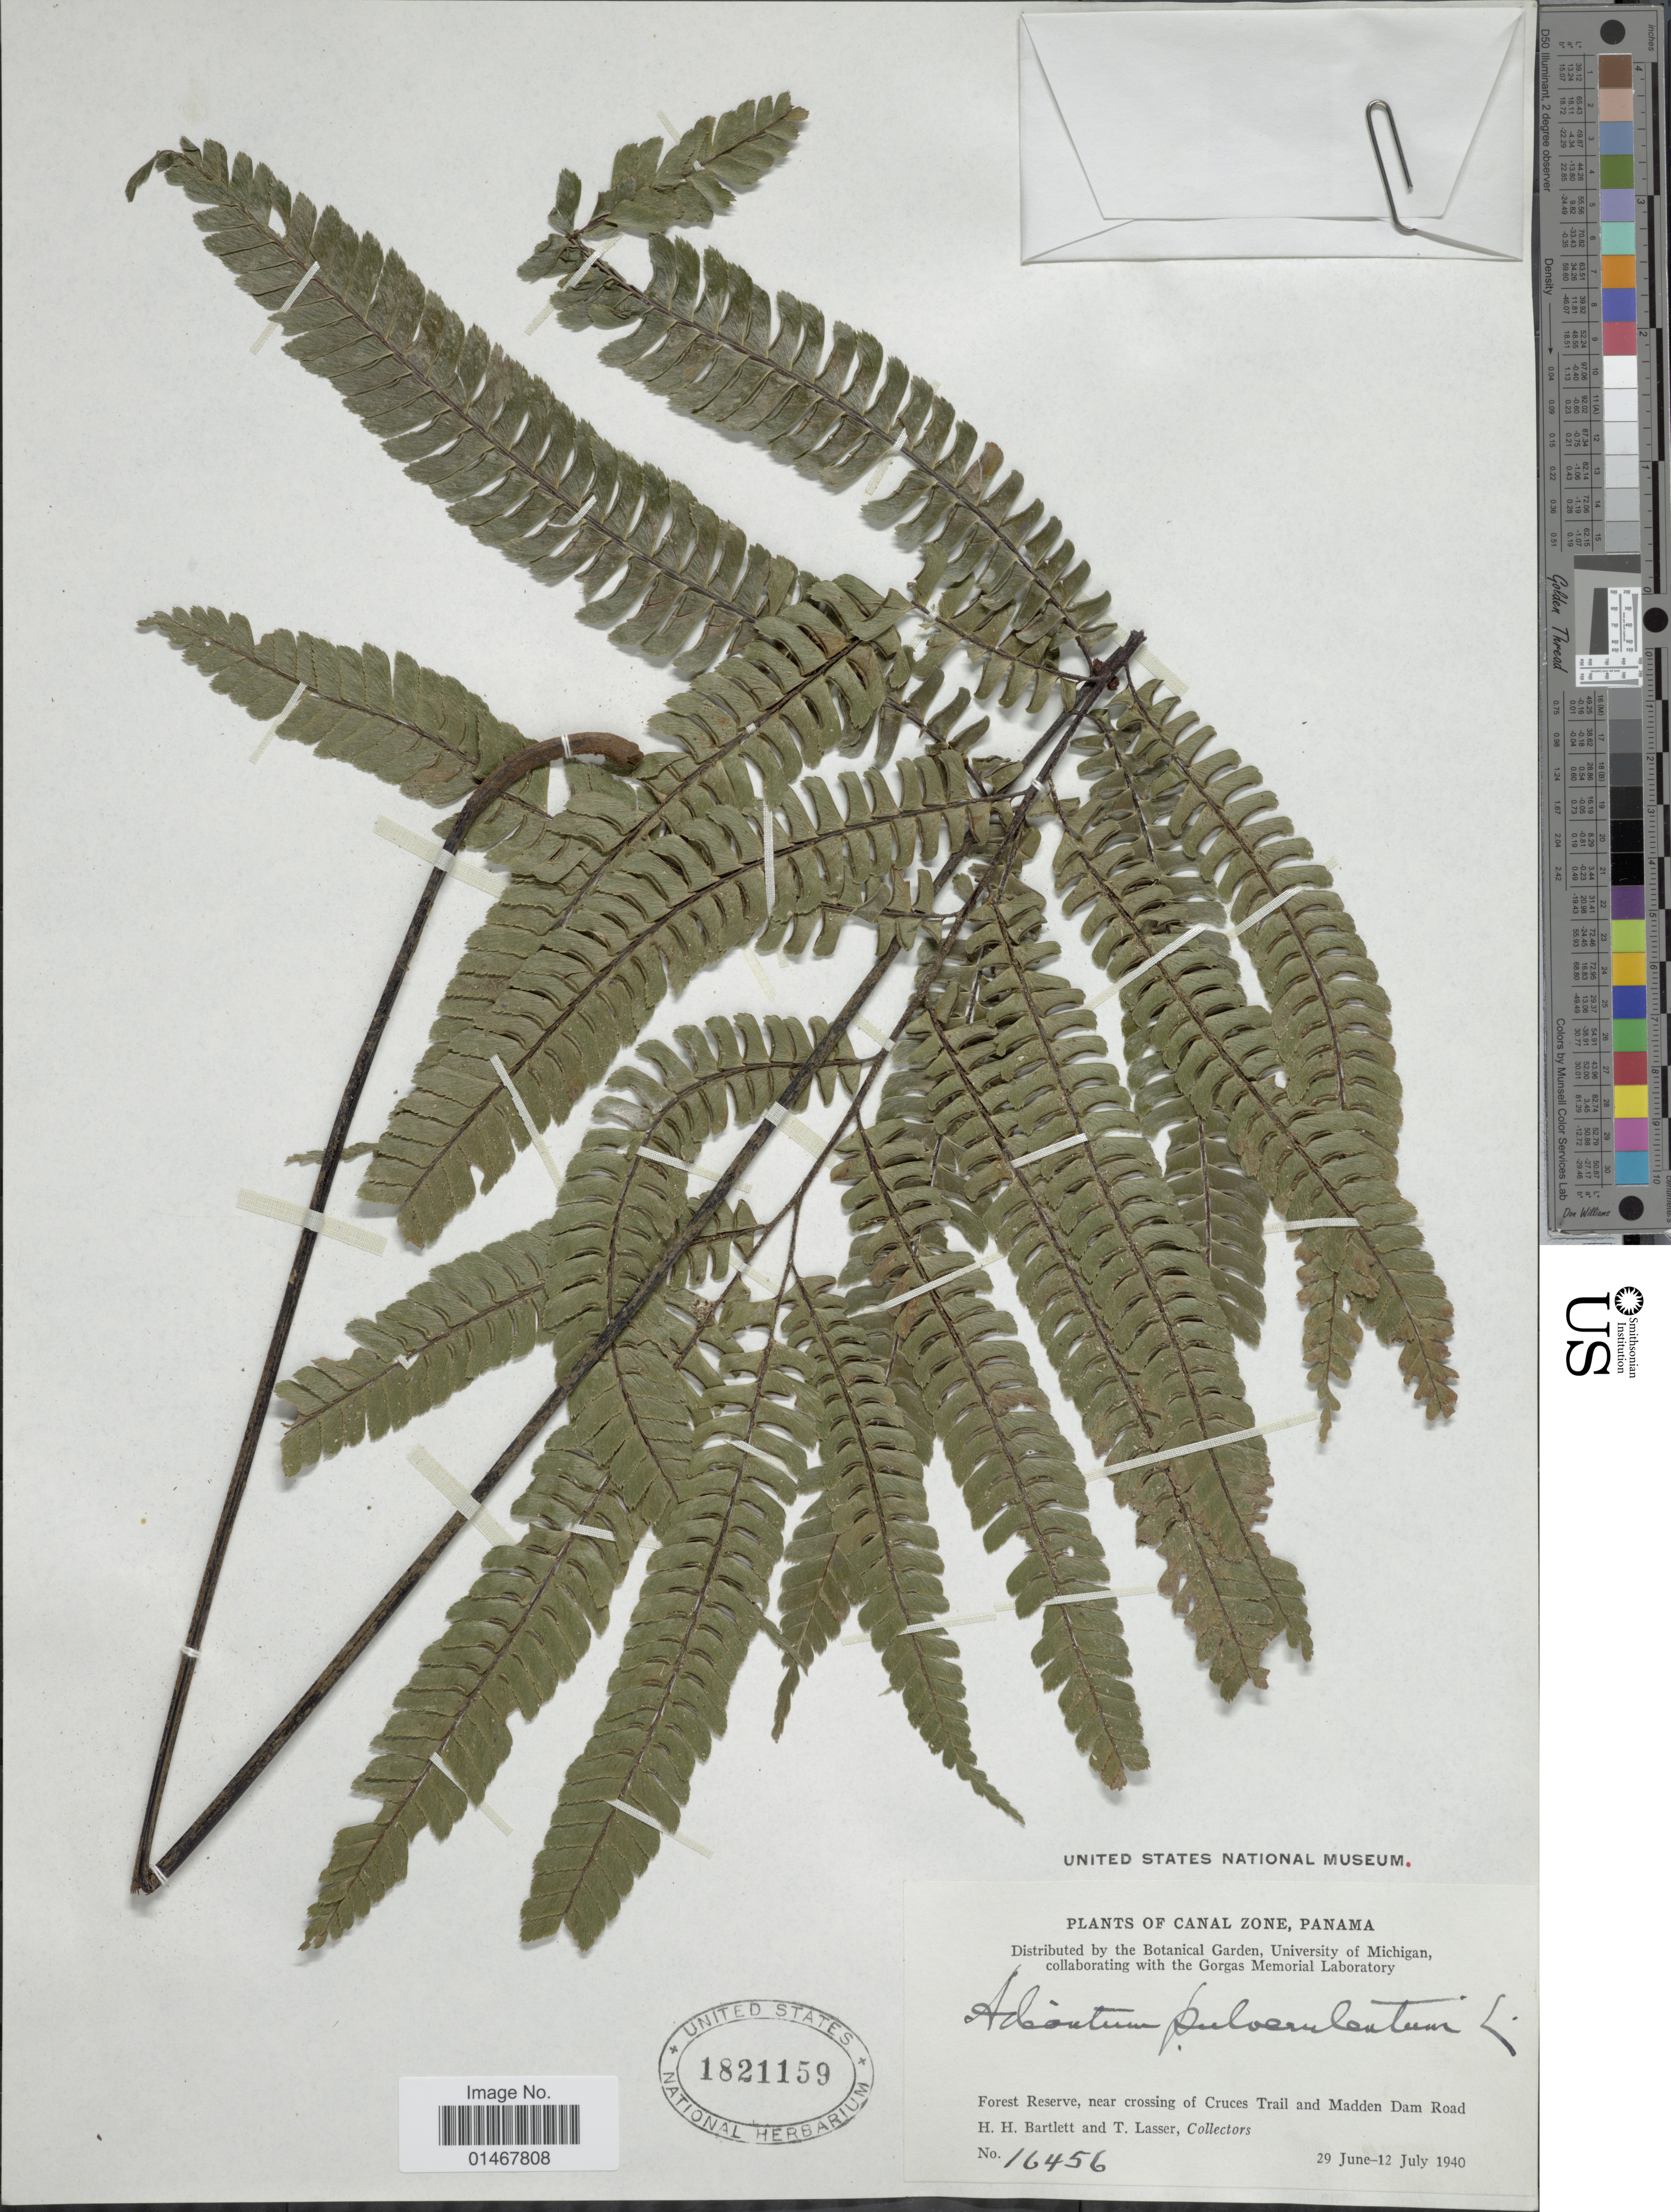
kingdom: Plantae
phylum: Tracheophyta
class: Polypodiopsida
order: Polypodiales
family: Pteridaceae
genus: Adiantum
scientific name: Adiantum pulverulentum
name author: L.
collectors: H. H. Bartlett & T. Lasser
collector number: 16456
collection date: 1940-06-29/1940-07-12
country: Panama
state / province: Colón / Panamá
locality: Canal Zone, Forest Reserve, nearcrossing of Cruces Trail and Madden Dam Road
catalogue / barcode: US 1821159